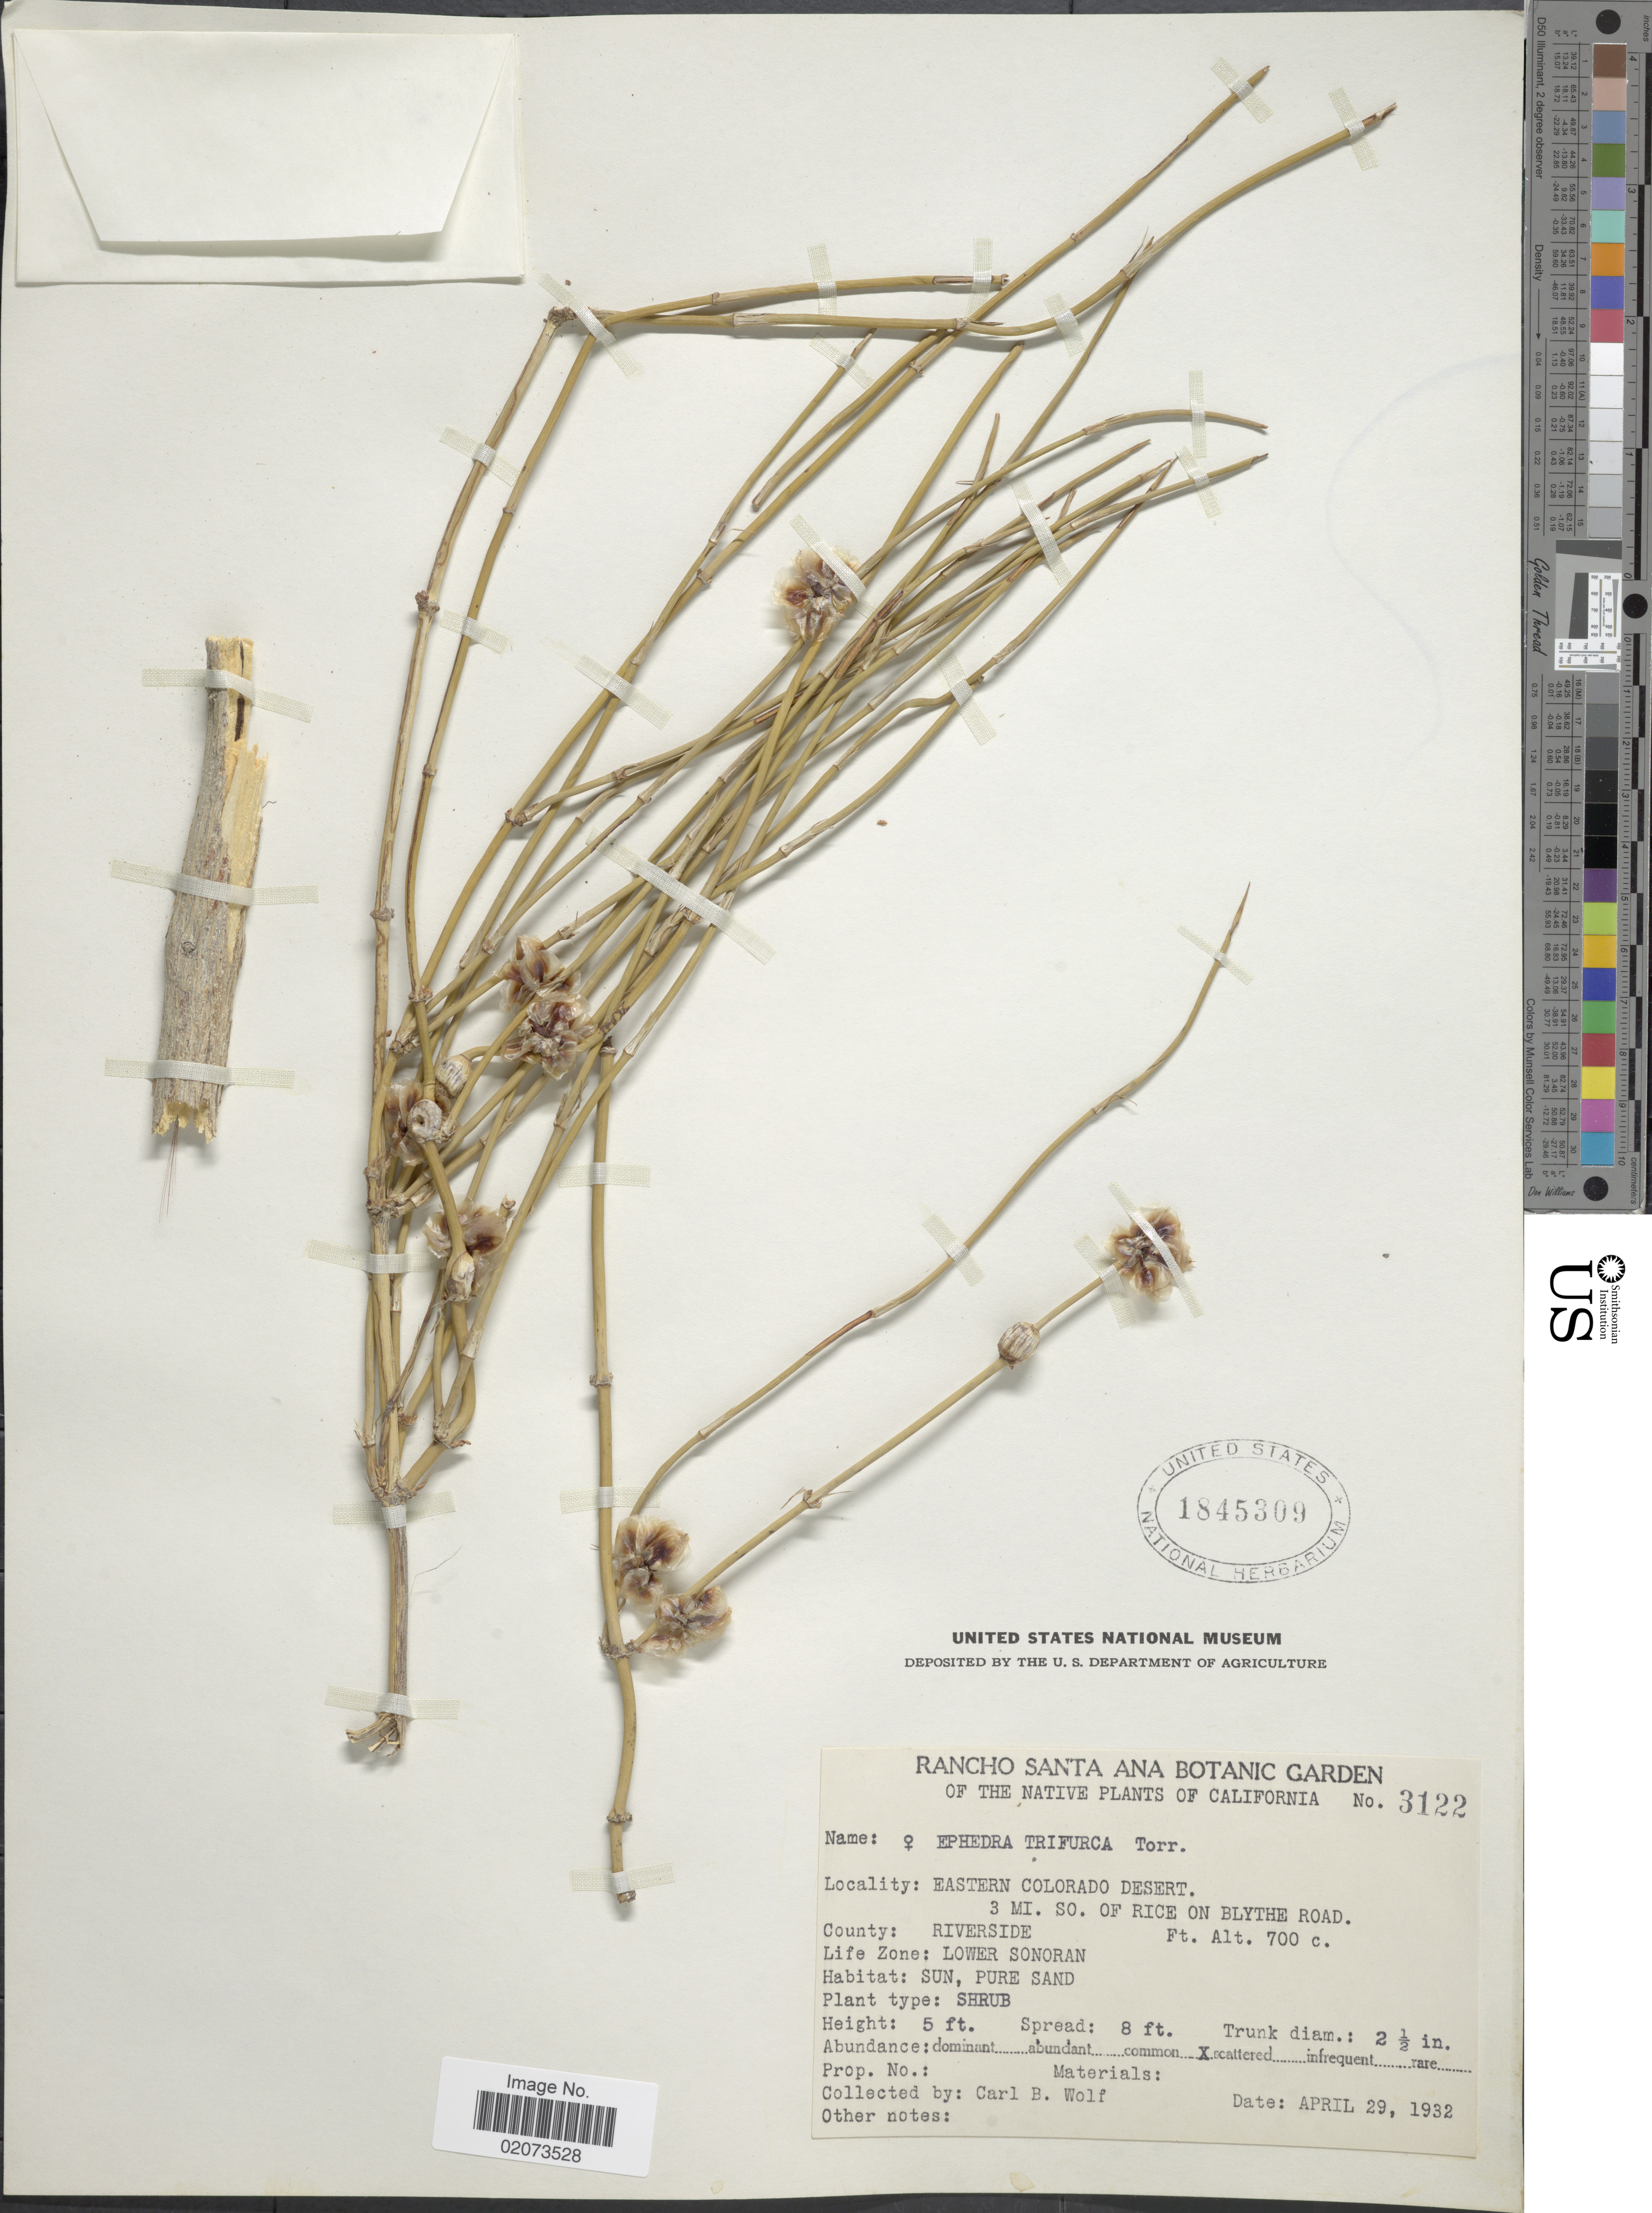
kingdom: Plantae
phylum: Tracheophyta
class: Gnetopsida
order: Ephedrales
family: Ephedraceae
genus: Ephedra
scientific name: Ephedra trifurca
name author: Torr. ex S. Watson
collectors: C. B. Wolf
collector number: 3122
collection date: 1932-04-29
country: United States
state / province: California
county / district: Riverside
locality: Eastern Colorado Desert, 3 mi. so. of rice on Blythe road, County: Riverside, Lower Sonoran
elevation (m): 213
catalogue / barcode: US 1845309